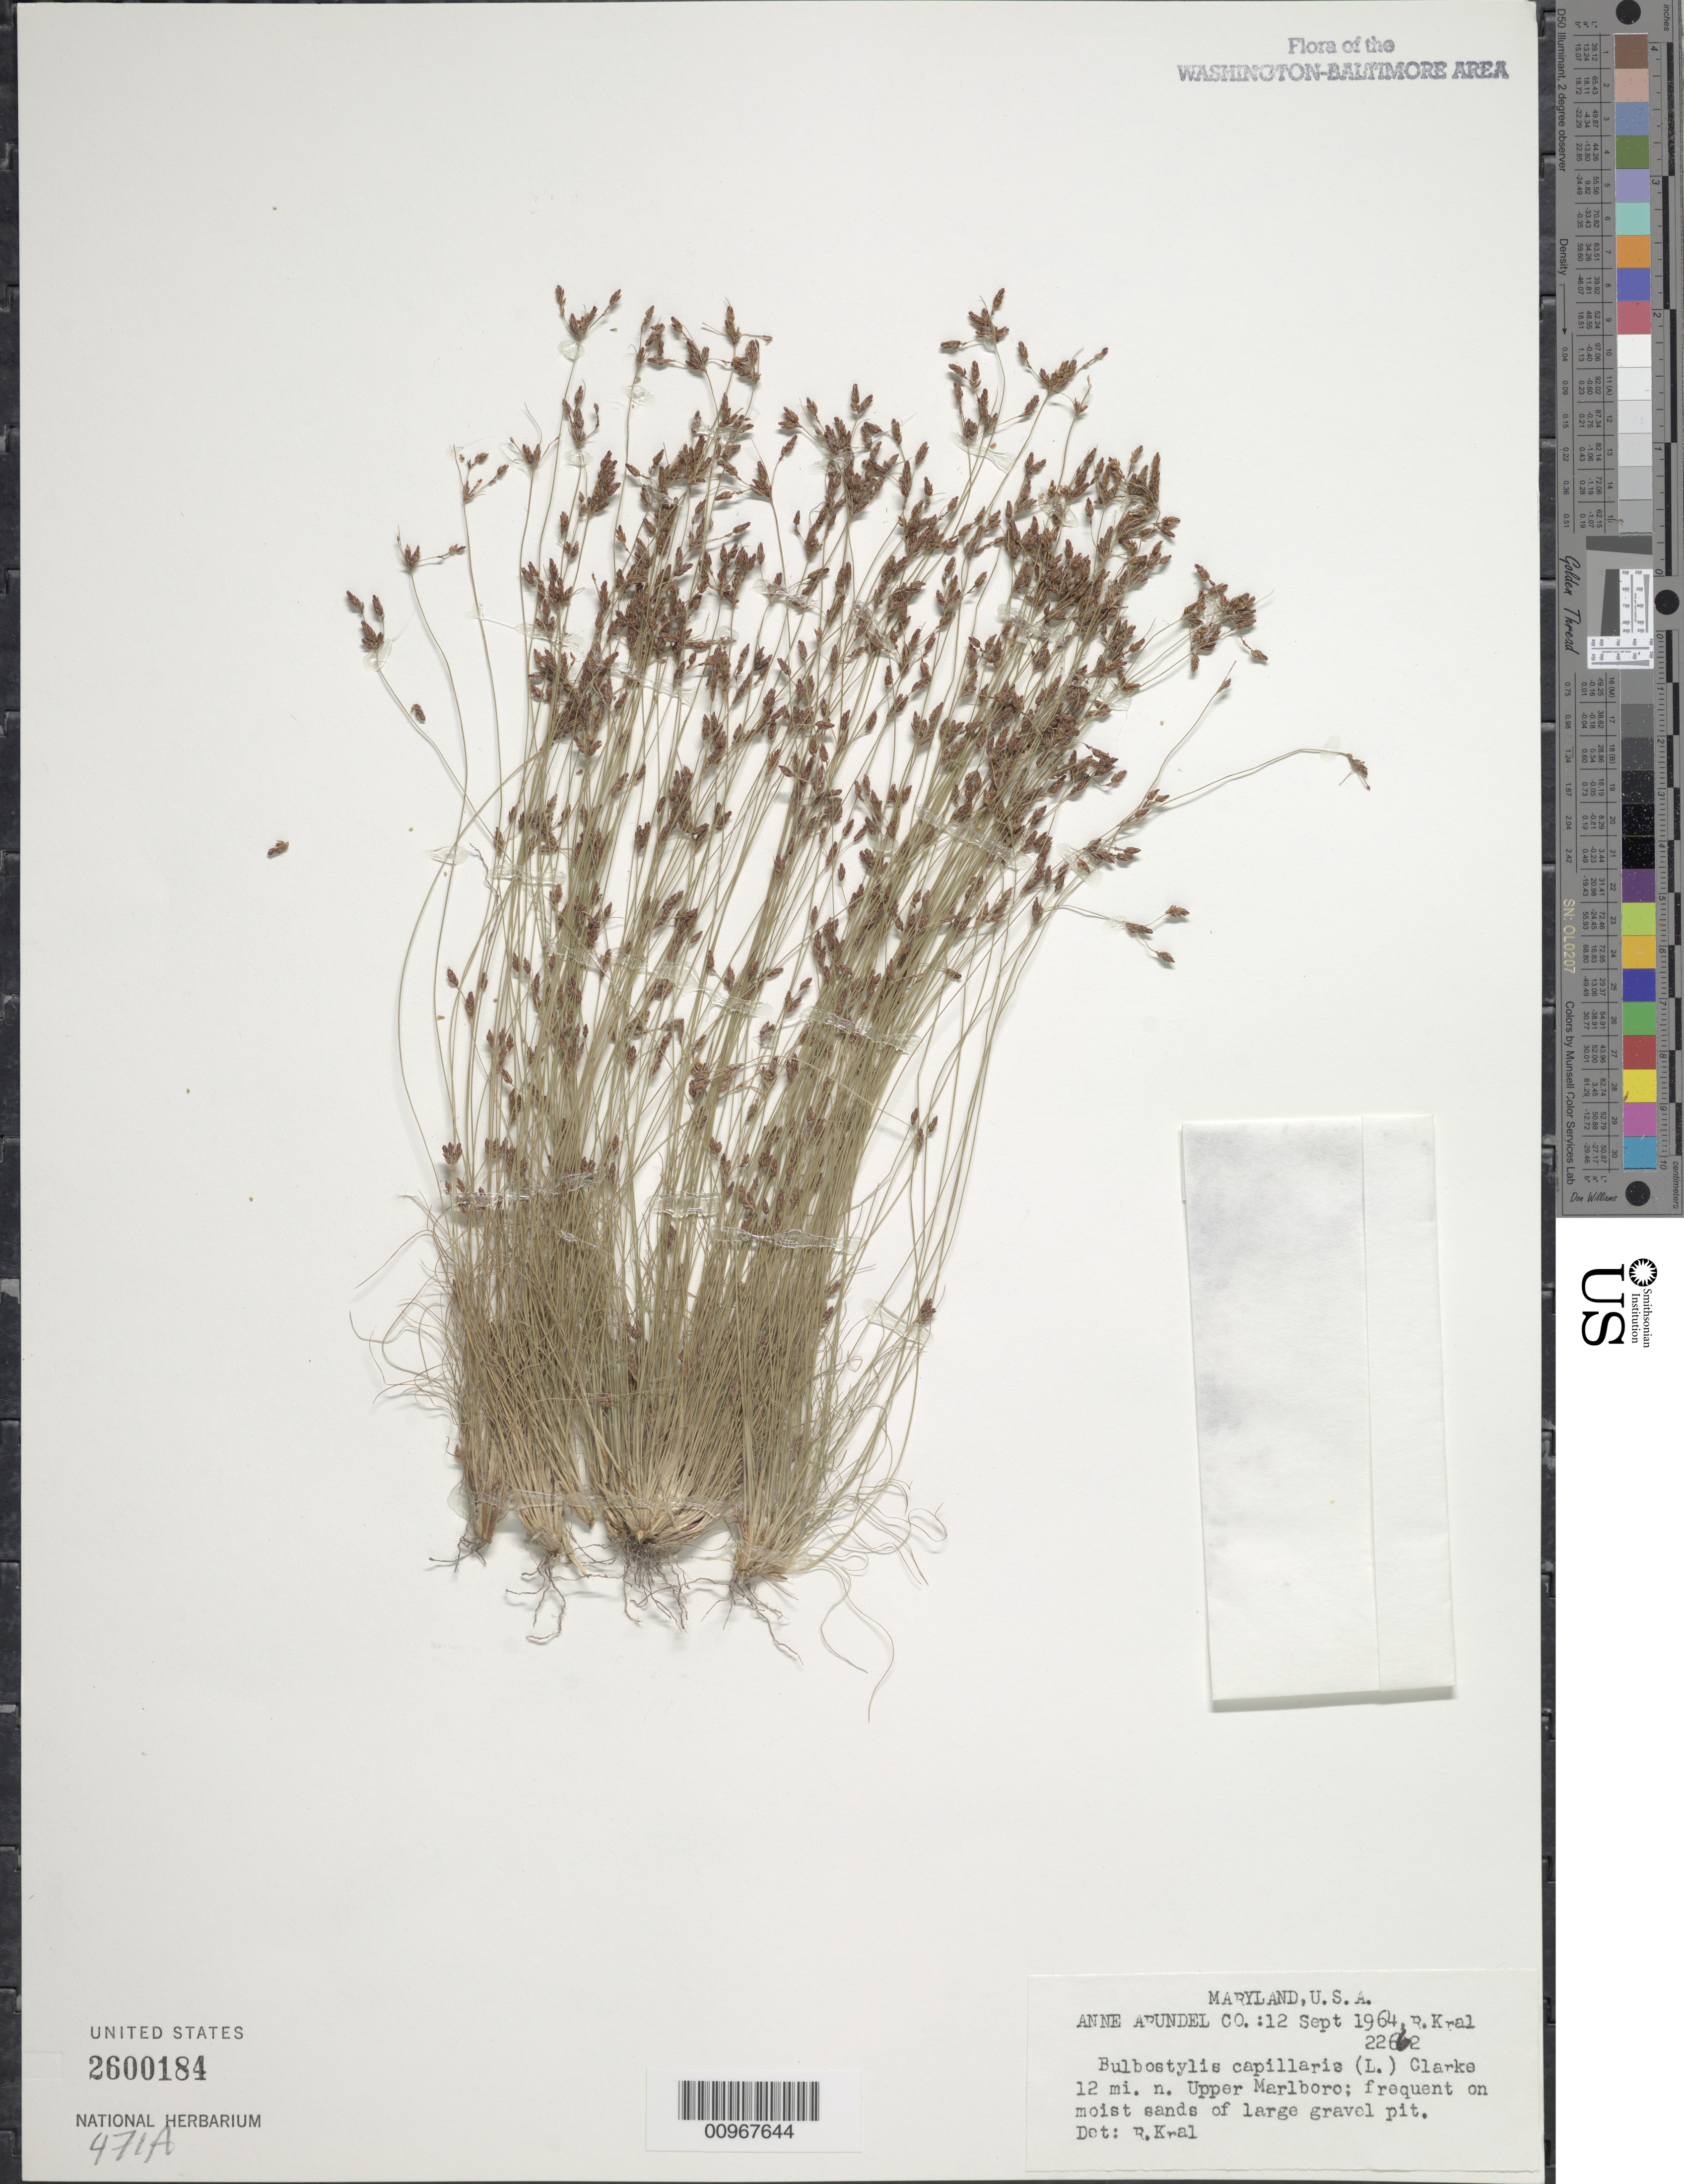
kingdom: Plantae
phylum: Tracheophyta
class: Liliopsida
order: Poales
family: Cyperaceae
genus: Bulbostylis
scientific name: Bulbostylis capillaris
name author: (L.) Kunth ex C.B. Clarke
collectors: R. Kral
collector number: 22662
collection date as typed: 12 Sep 1964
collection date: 1964-09-12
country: United States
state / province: Maryland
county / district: Anne Arundel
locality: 12 mi. N of Upper Marlboro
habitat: moist sands of large gravel pit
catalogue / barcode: US 2313413